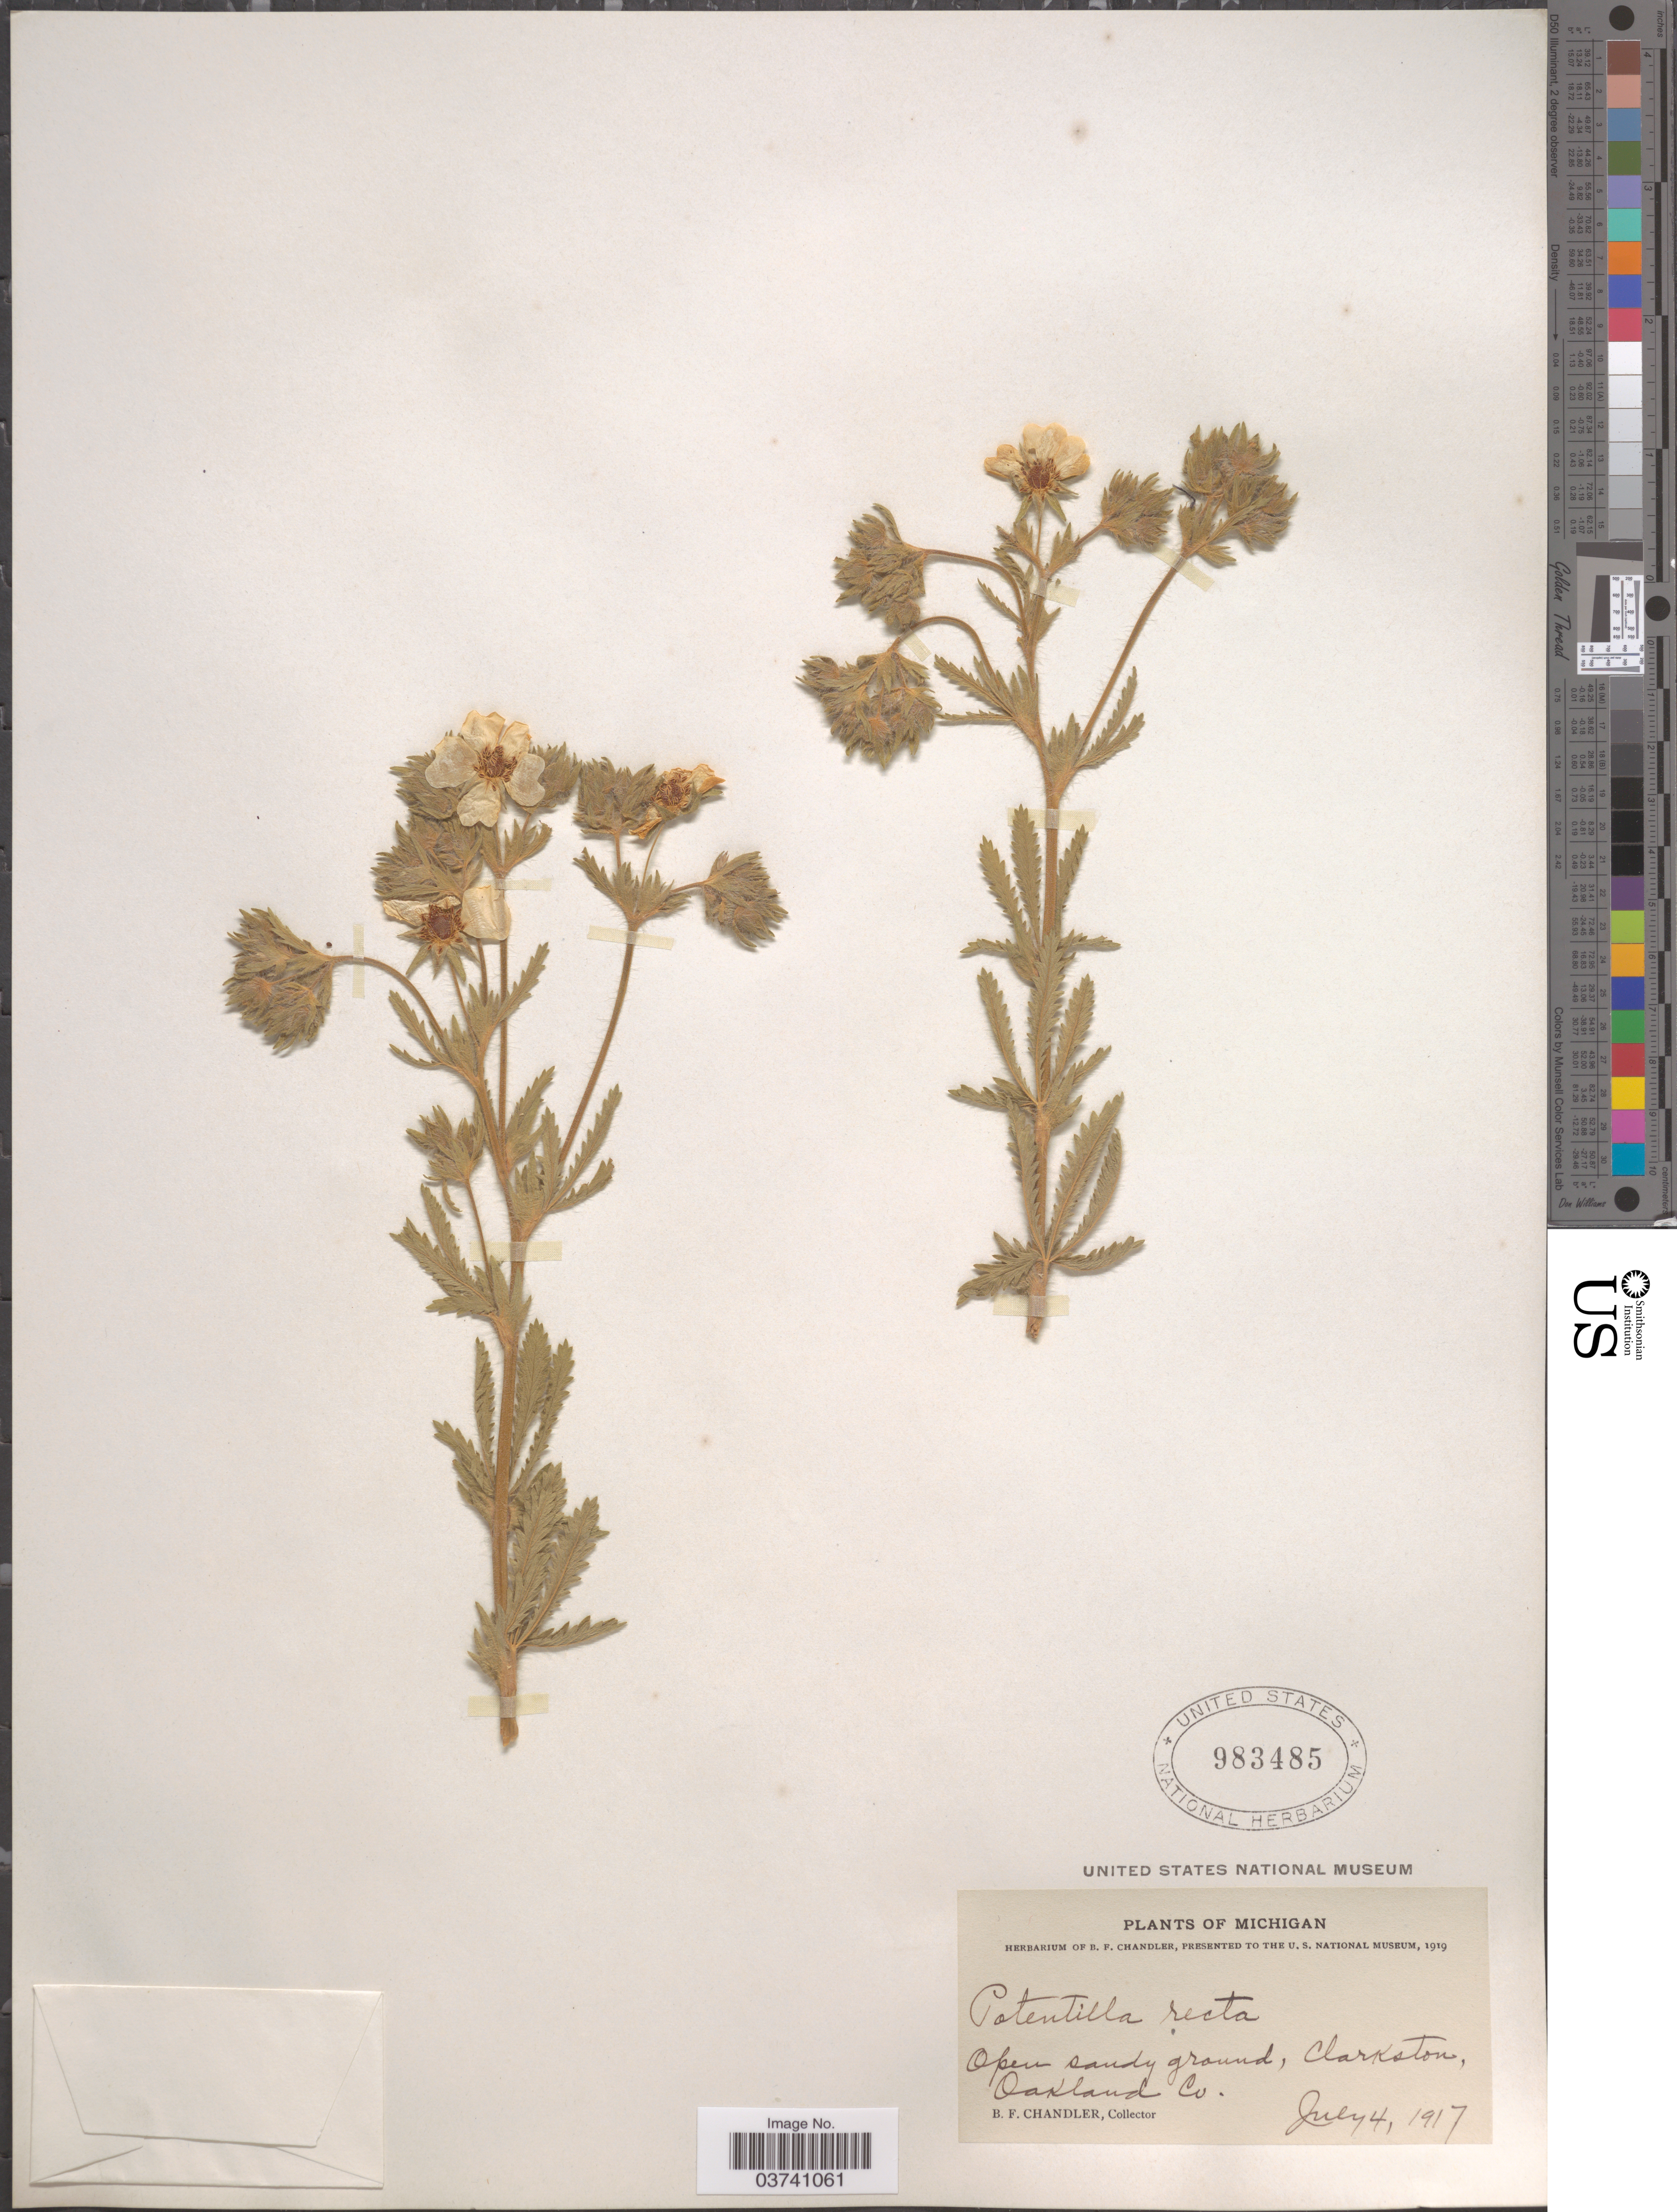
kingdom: Plantae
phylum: Tracheophyta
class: Magnoliopsida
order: Rosales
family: Rosaceae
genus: Potentilla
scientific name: Potentilla recta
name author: L.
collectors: B. F. Chandler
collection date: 1917-07-04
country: United States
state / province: Michigan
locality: Clarkston, Oakland Co.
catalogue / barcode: US 983485